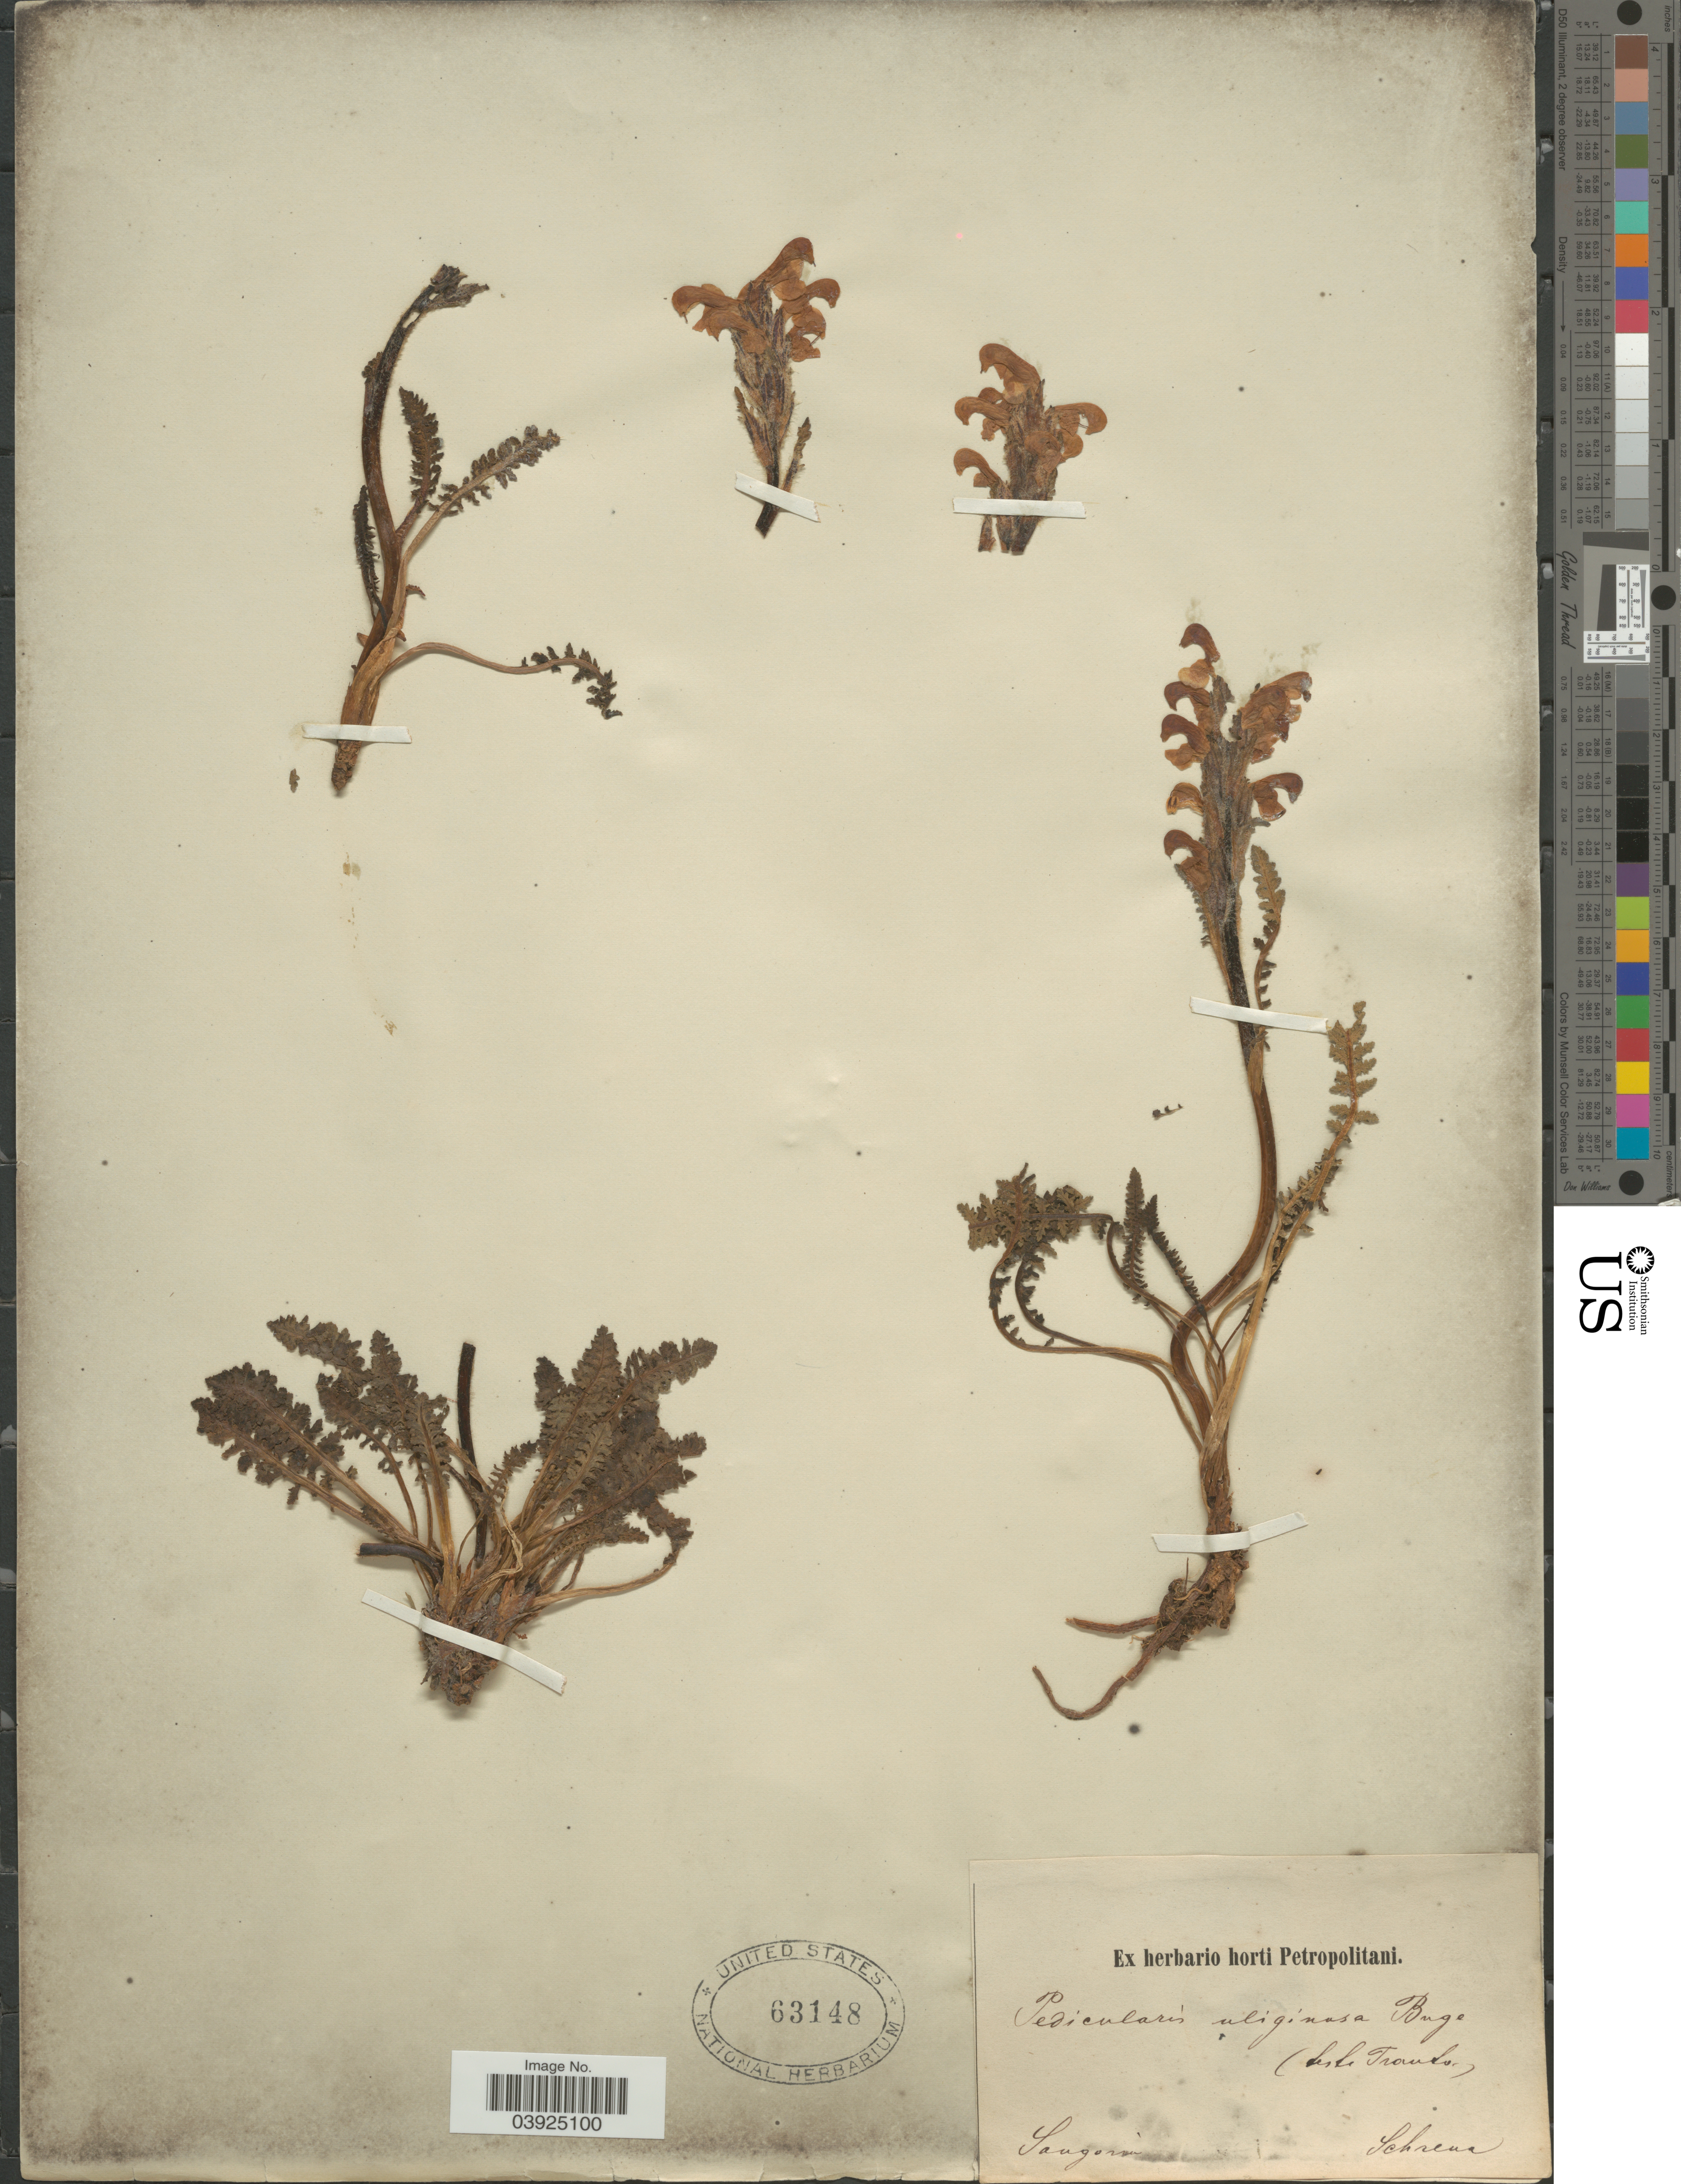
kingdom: Plantae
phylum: Tracheophyta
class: Magnoliopsida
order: Lamiales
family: Orobanchaceae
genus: Pedicularis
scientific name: Pedicularis uliginosa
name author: Bunge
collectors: A.G. Schrenk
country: China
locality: Songoria.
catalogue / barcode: US 63148